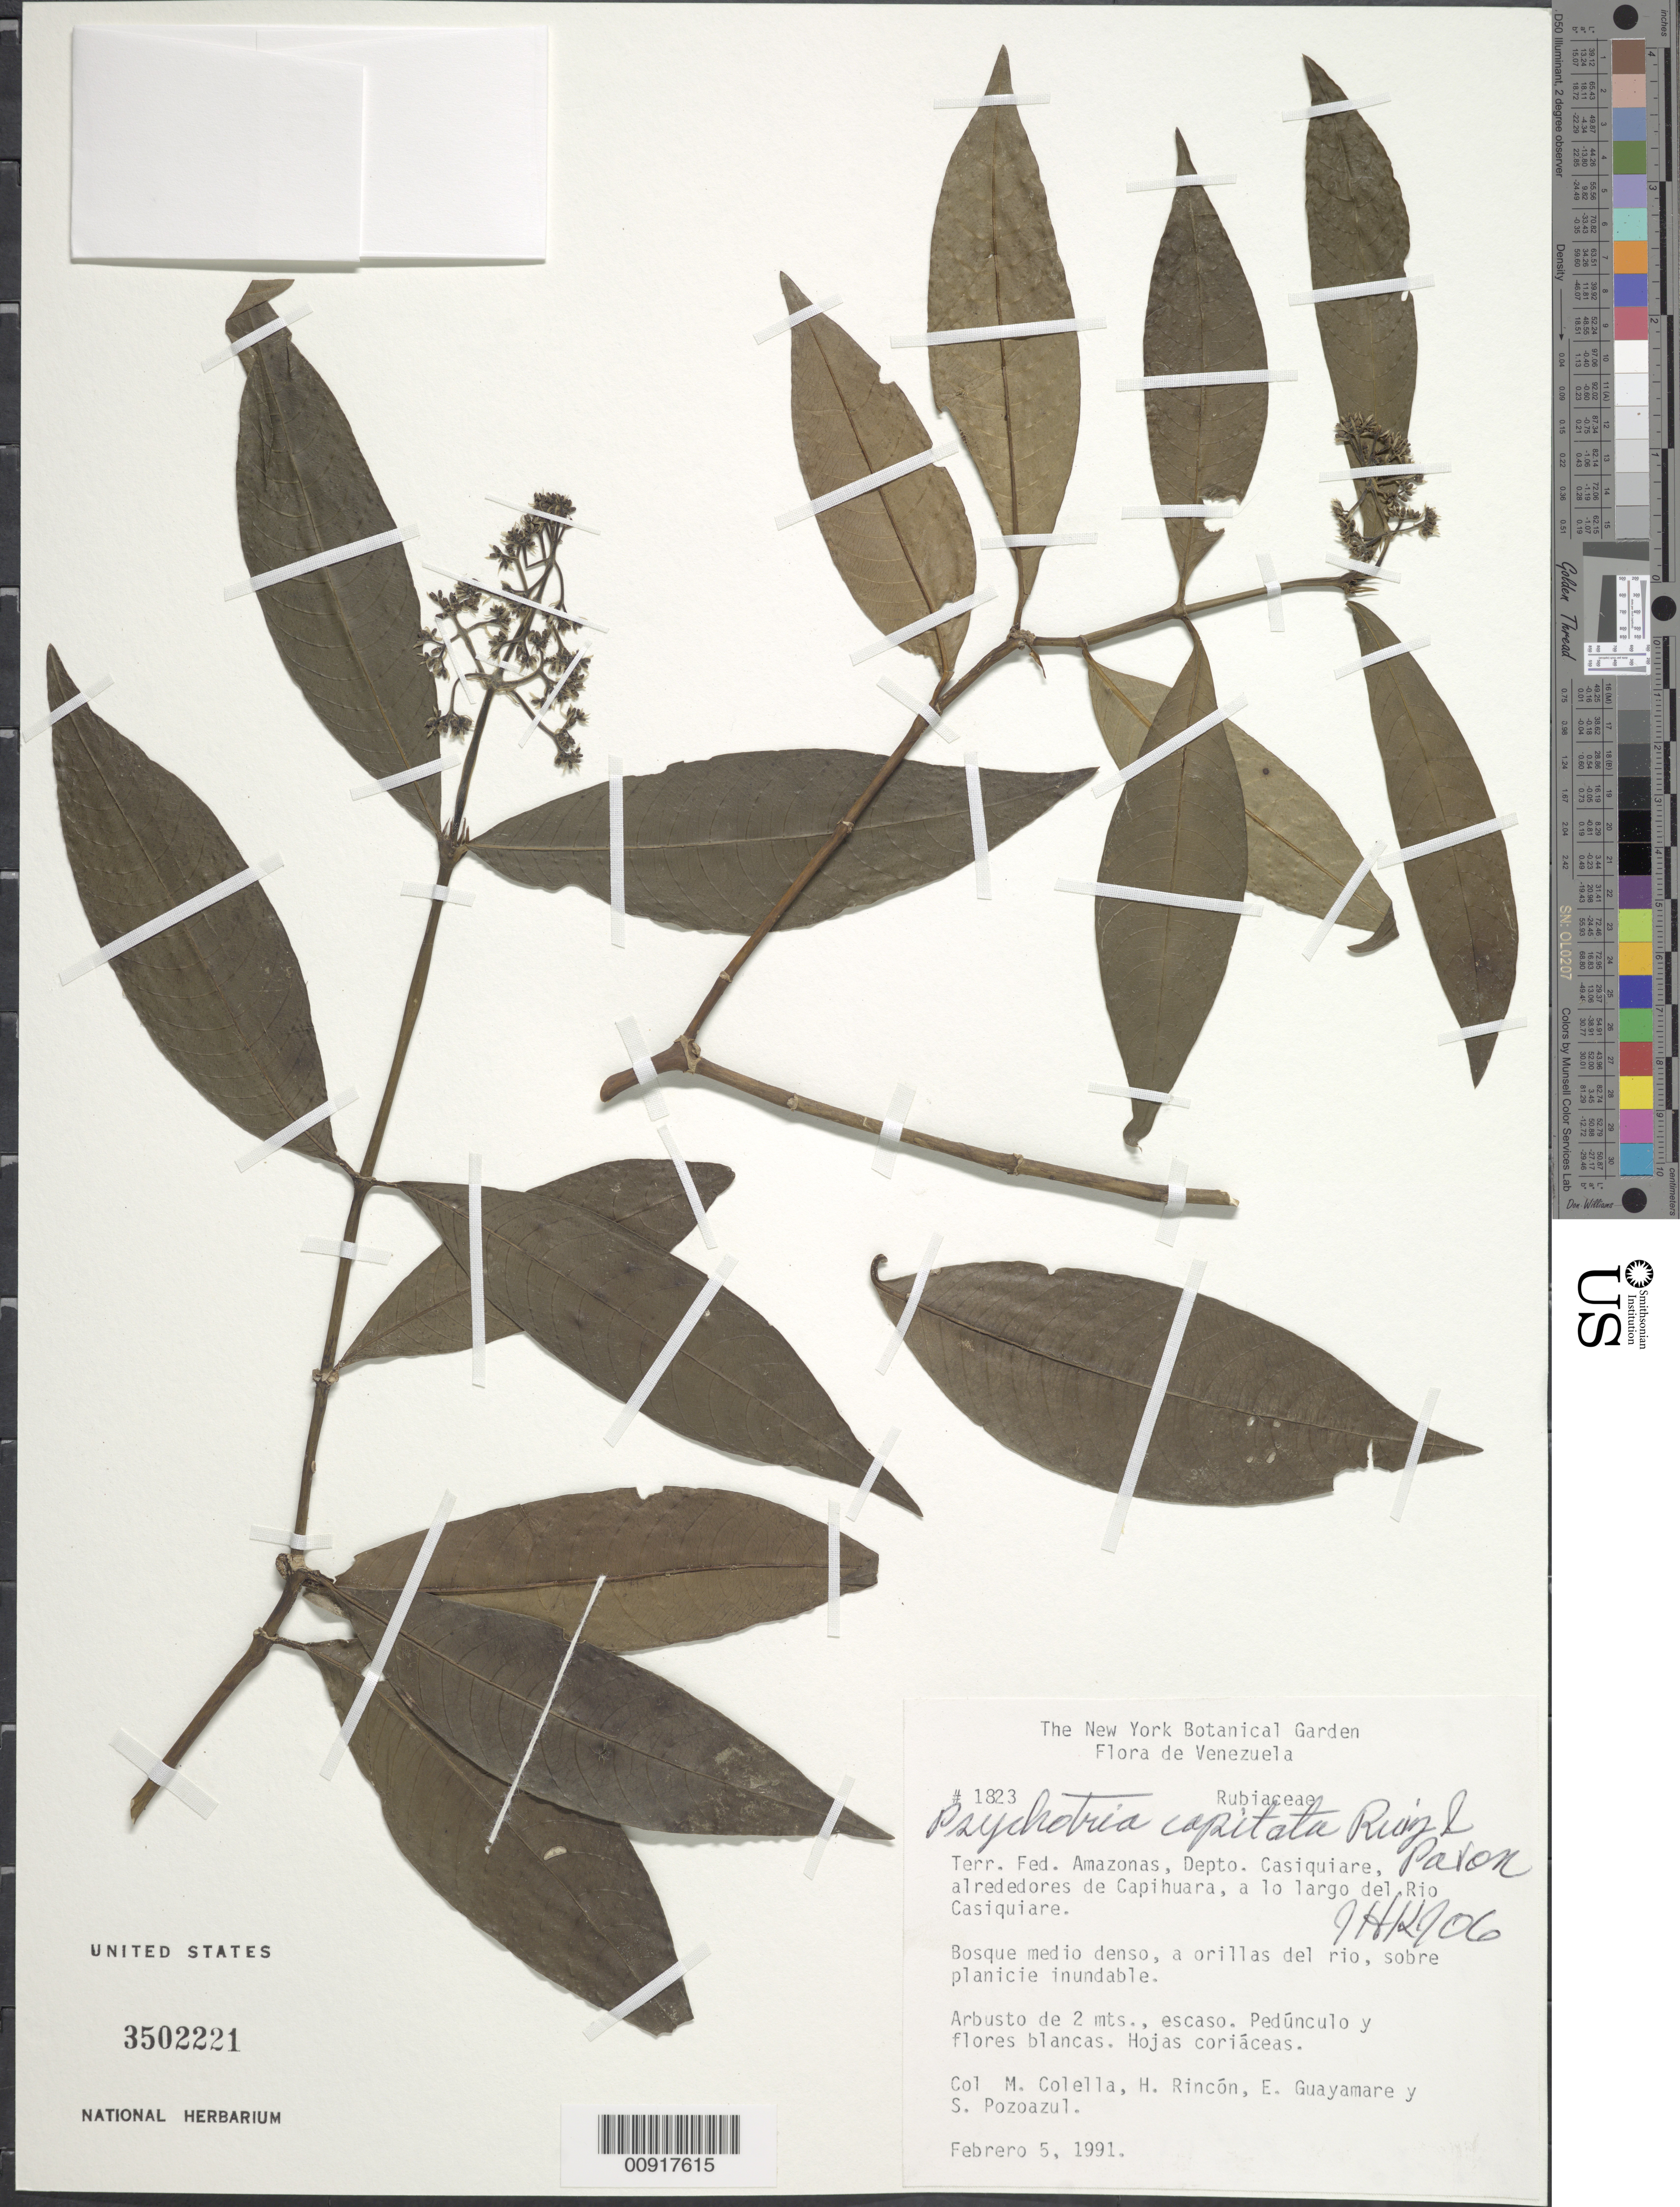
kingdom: Plantae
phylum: Tracheophyta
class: Magnoliopsida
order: Gentianales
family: Rubiaceae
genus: Psychotria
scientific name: Psychotria capitata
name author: Ruiz & Pav.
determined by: Kirkbride, J. H.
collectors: M. Colella, H. Rincón, E. Guayamare & S. Pozoazul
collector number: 1823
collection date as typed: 5-Feb-91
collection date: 1991-02-05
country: Venezuela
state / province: Amazonas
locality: Dpto. Casiquiare, Río Casiquiare, Capihuara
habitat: Bosque medio denso, a orillas del río, sobre planicie inundable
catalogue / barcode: US 3502221